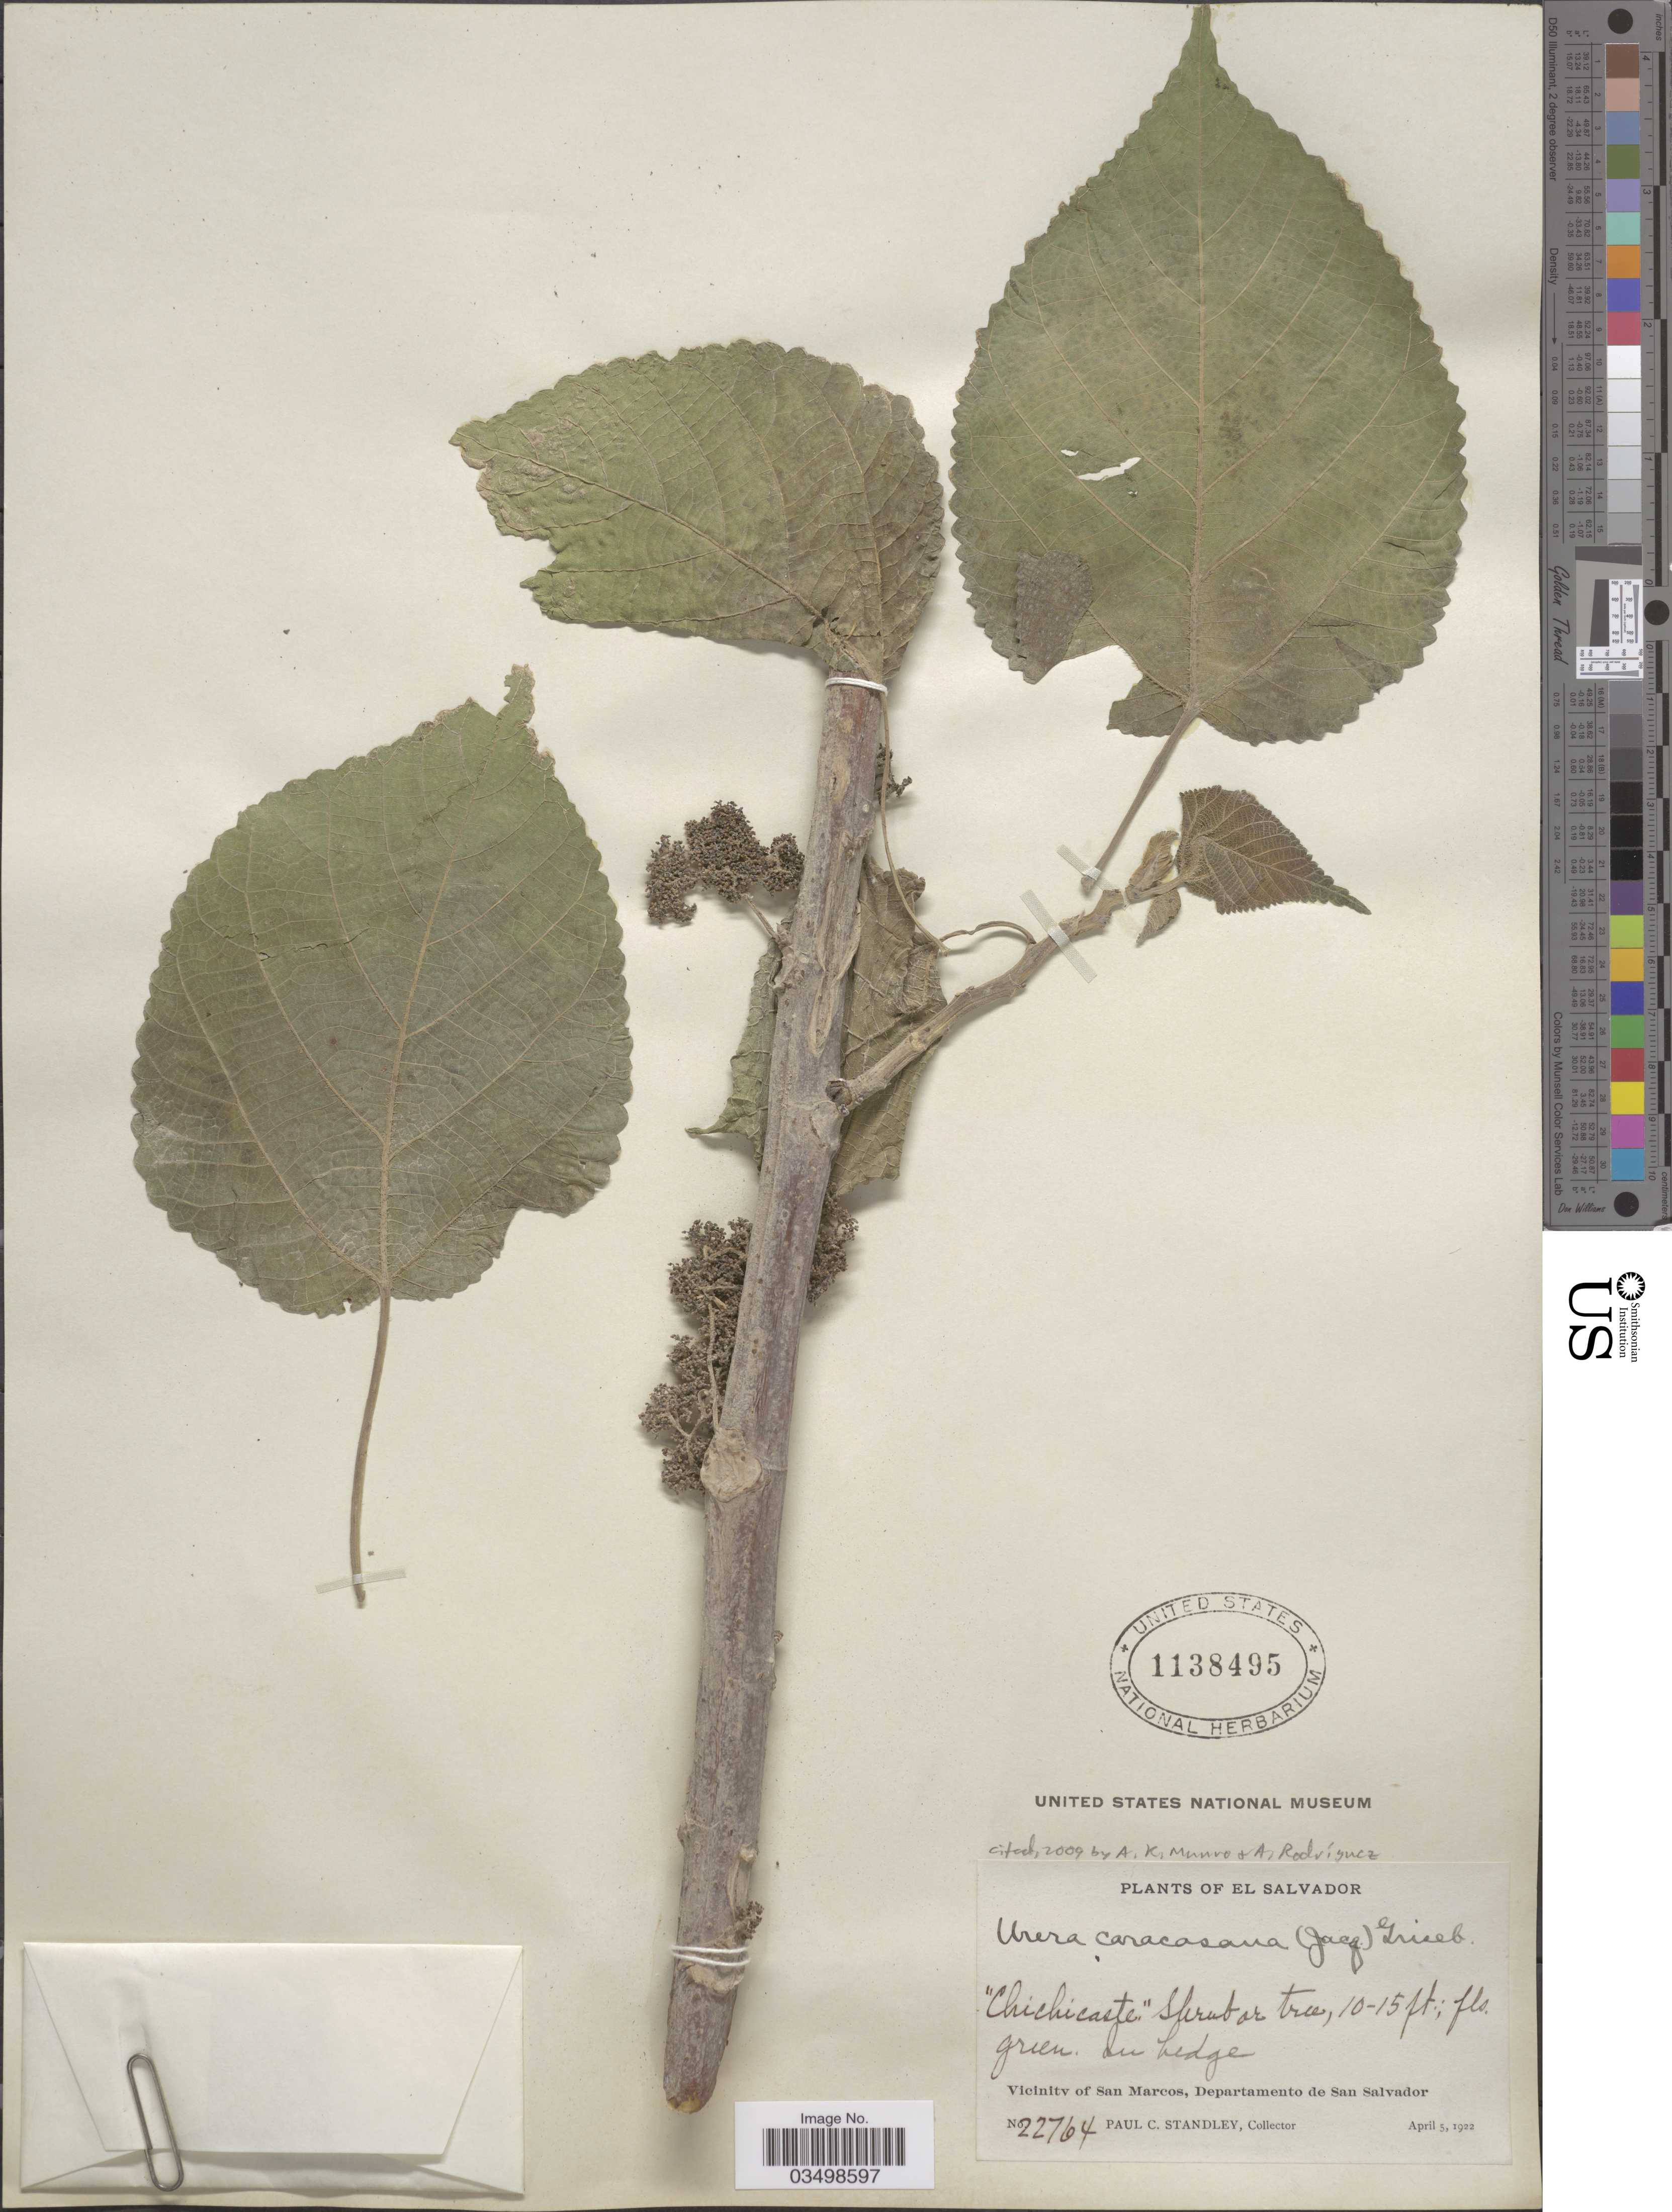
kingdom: Plantae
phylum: Tracheophyta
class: Magnoliopsida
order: Rosales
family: Urticaceae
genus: Urera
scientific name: Urera caracasana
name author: (Jacq.) Gaudich. ex Griseb.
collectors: P. C. Standley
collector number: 22764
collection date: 1922-04-05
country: El Salvador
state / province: San Salvador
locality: Vicinity of San Marcos, Departamento de San Salvador.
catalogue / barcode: US 1138495